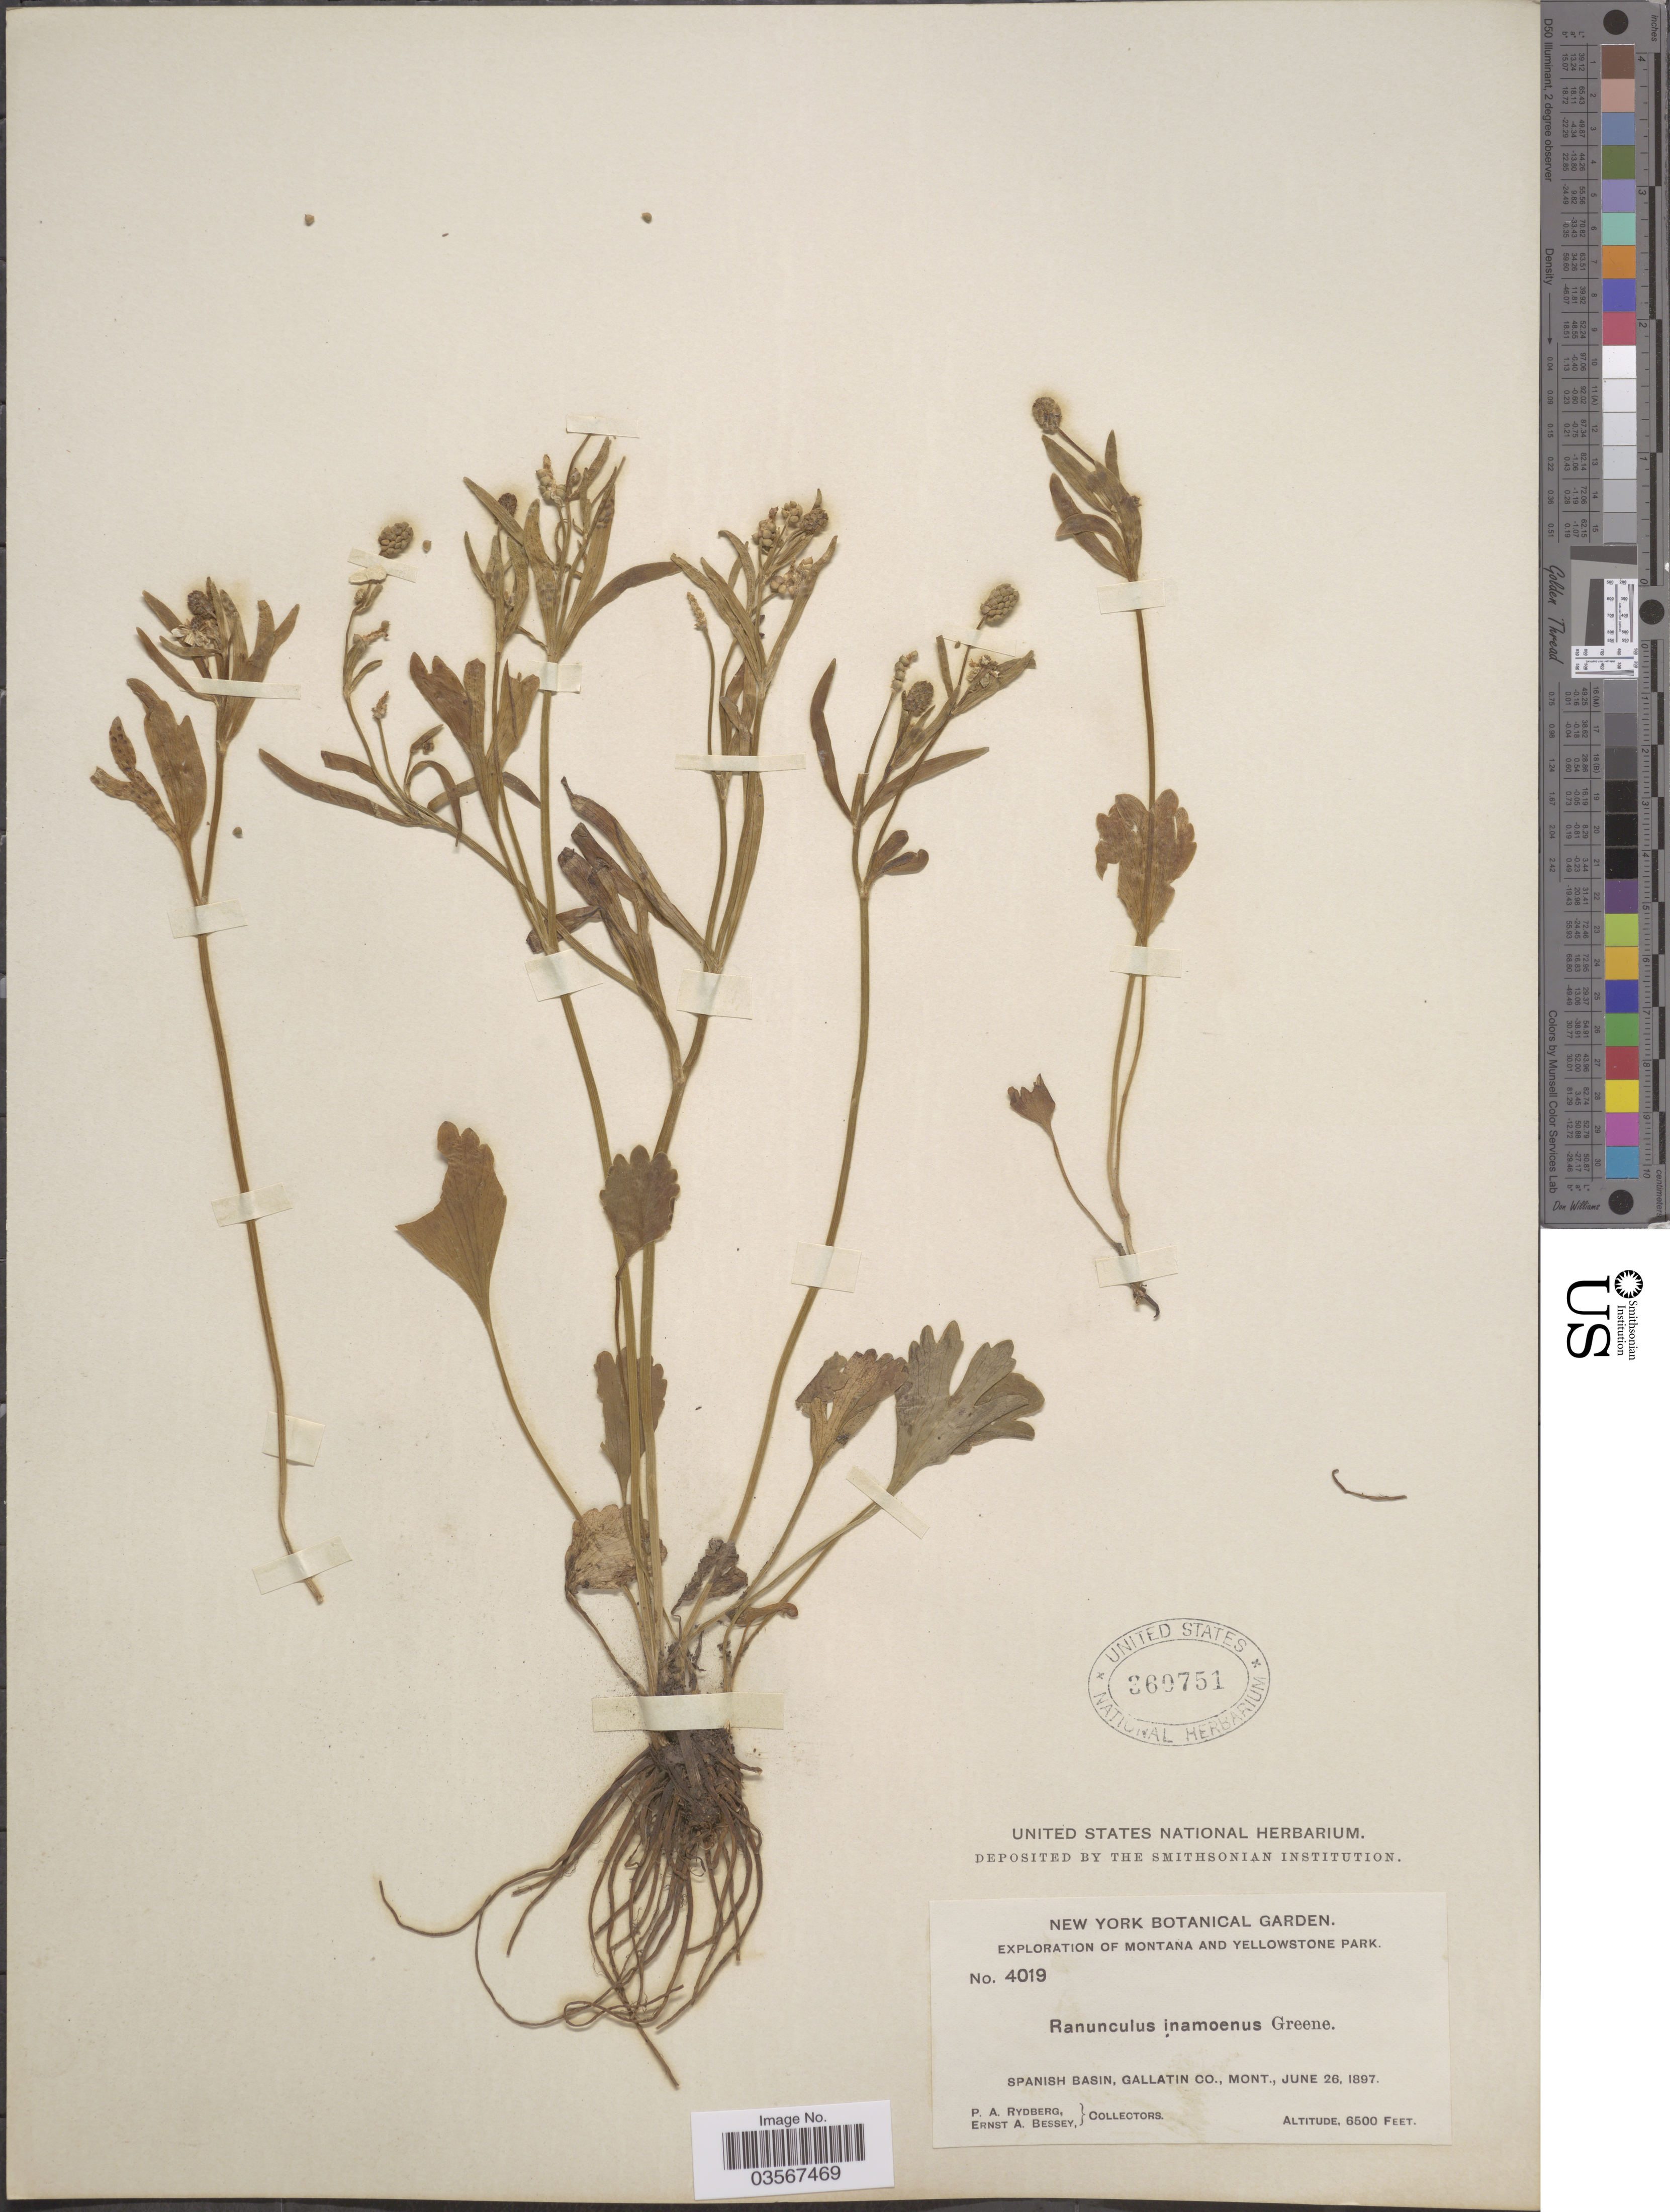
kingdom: Plantae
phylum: Tracheophyta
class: Magnoliopsida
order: Ranunculales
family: Ranunculaceae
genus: Ranunculus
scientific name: Ranunculus inamoenus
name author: Greene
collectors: P. A. Rydberg & E. A. Bessey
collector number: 4019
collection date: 1897-06-26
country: United States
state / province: Montana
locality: Yellowstone Park. Spanish Basin, Gallatin Co.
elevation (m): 1981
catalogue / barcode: US 360751